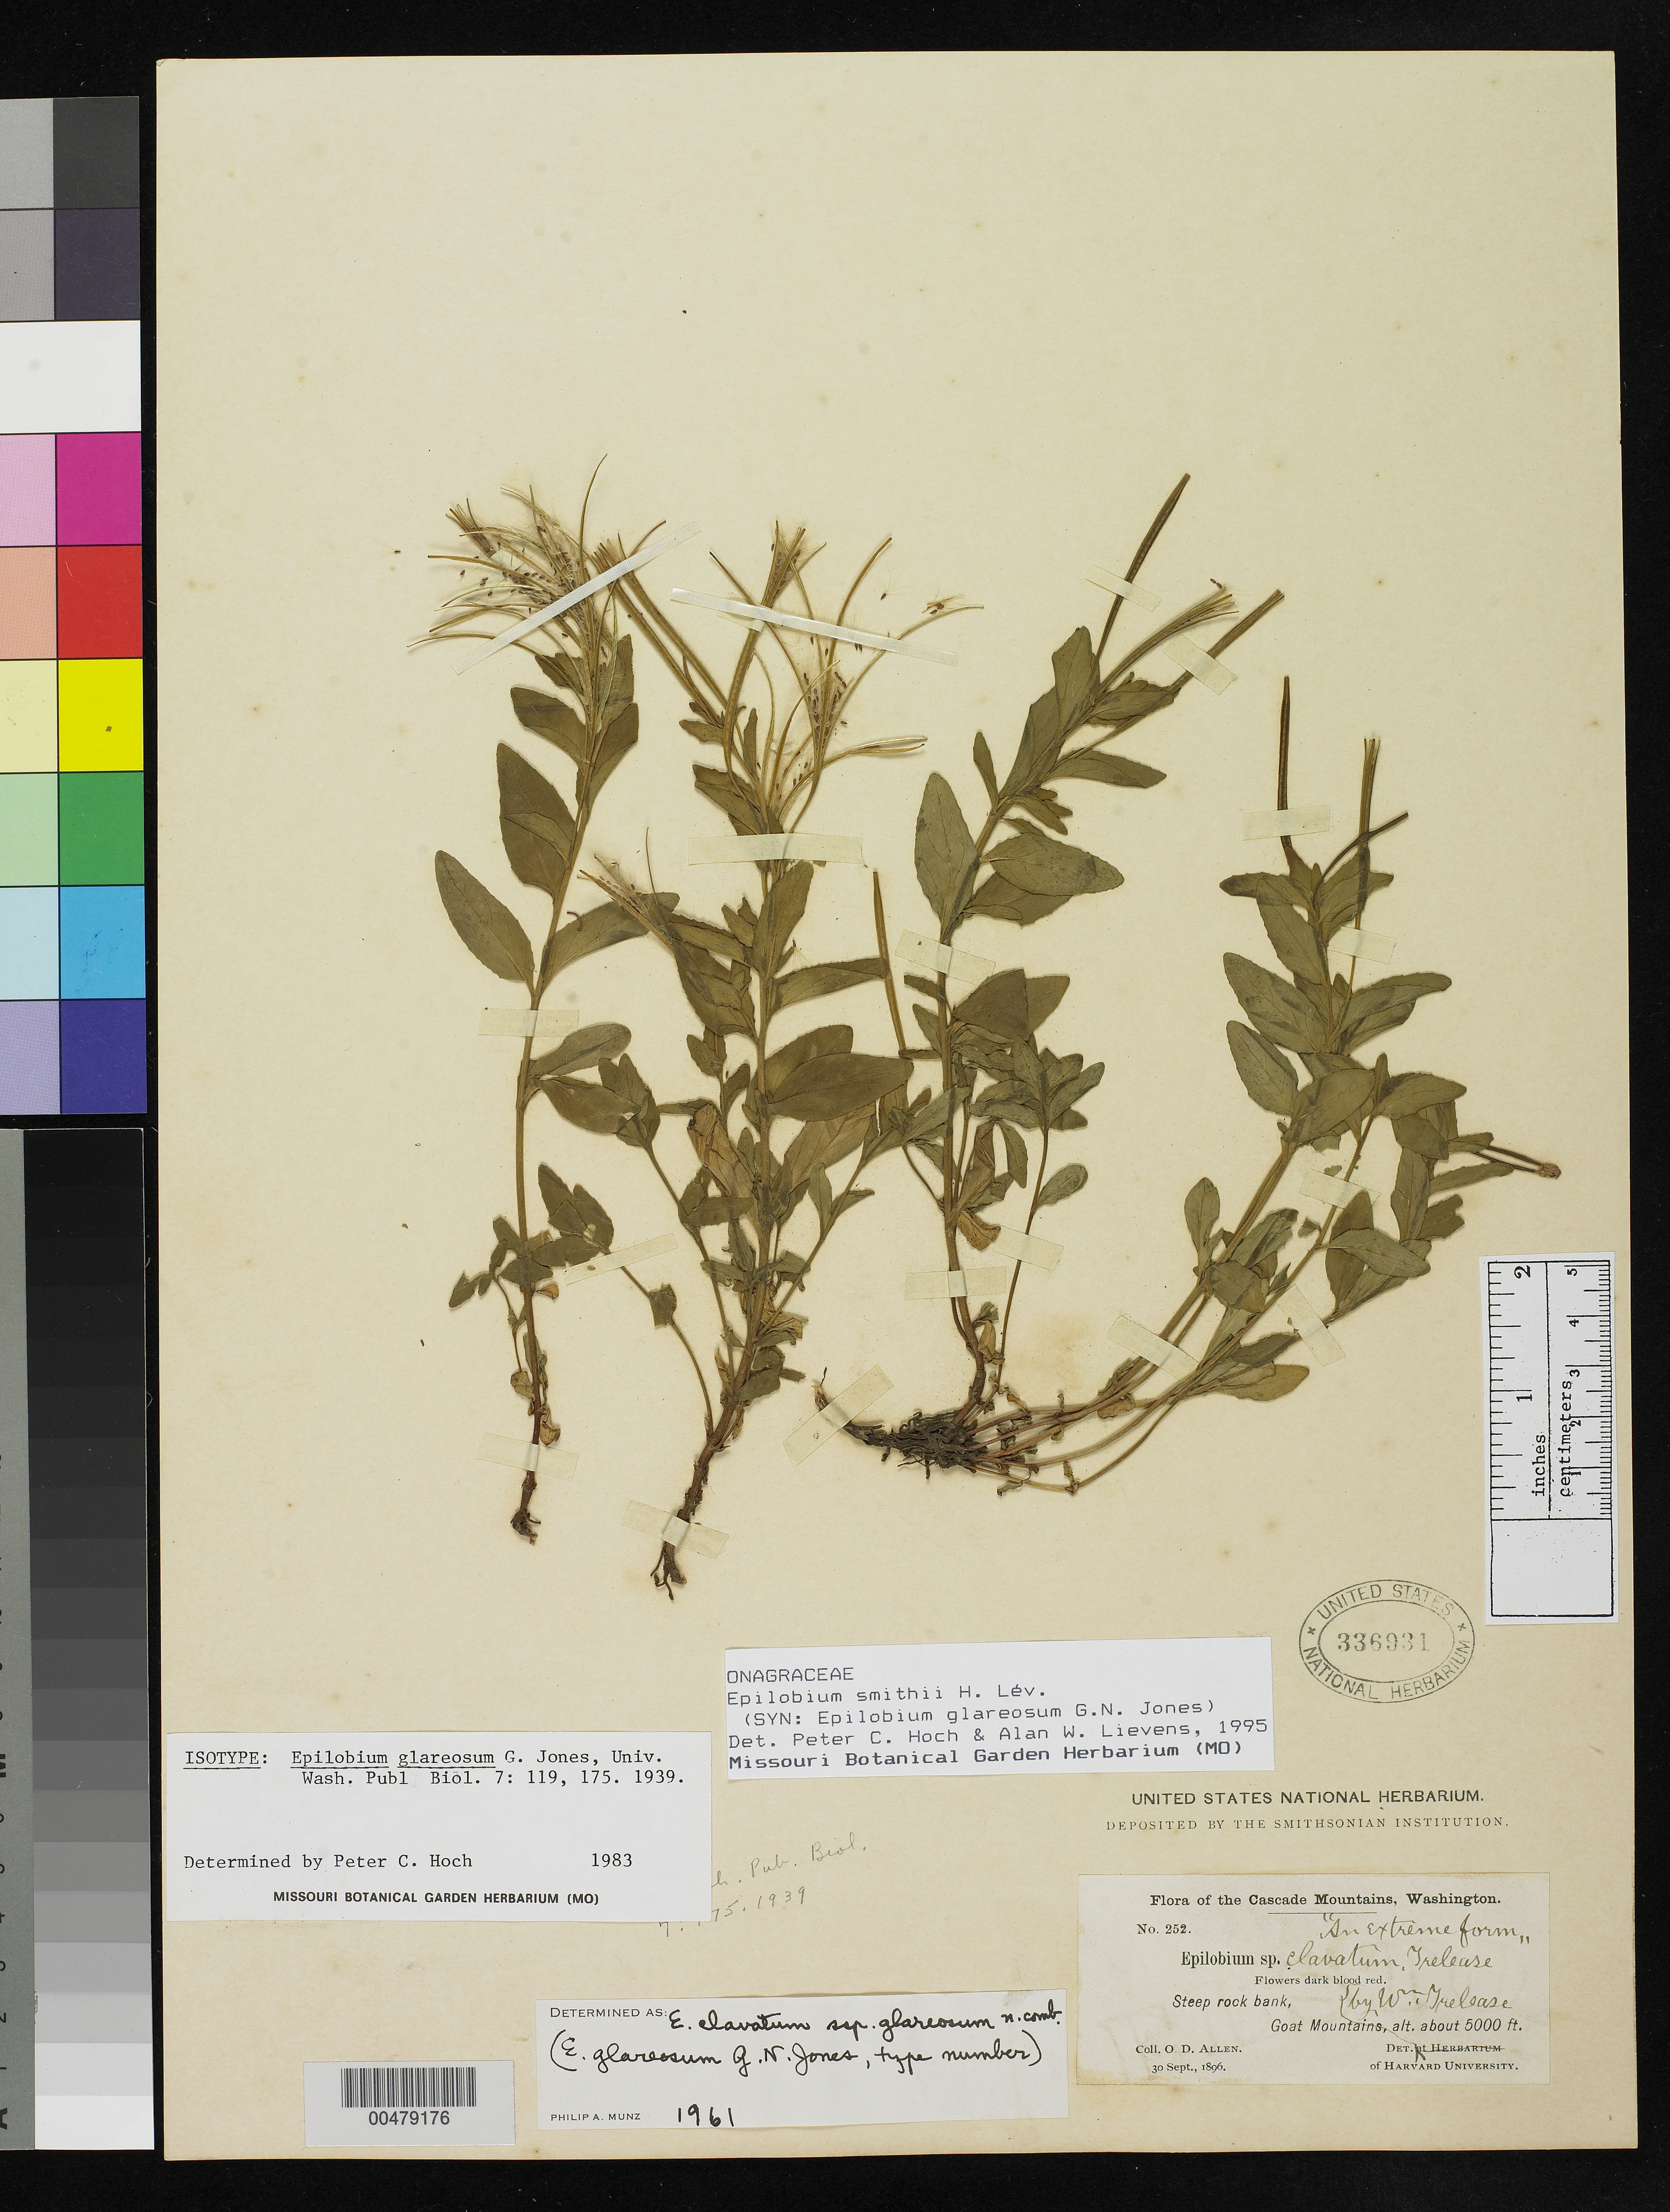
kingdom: Plantae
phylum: Tracheophyta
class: Magnoliopsida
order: Myrtales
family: Onagraceae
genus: Epilobium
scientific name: Epilobium glareosum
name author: G.N. Jones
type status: Isotype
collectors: O. D. Allen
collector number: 252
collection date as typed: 30 Sep 1896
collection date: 1896-09-30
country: United States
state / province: Washington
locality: Cascade Mountains, Goat Mountains.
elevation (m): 1524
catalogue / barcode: US 336931